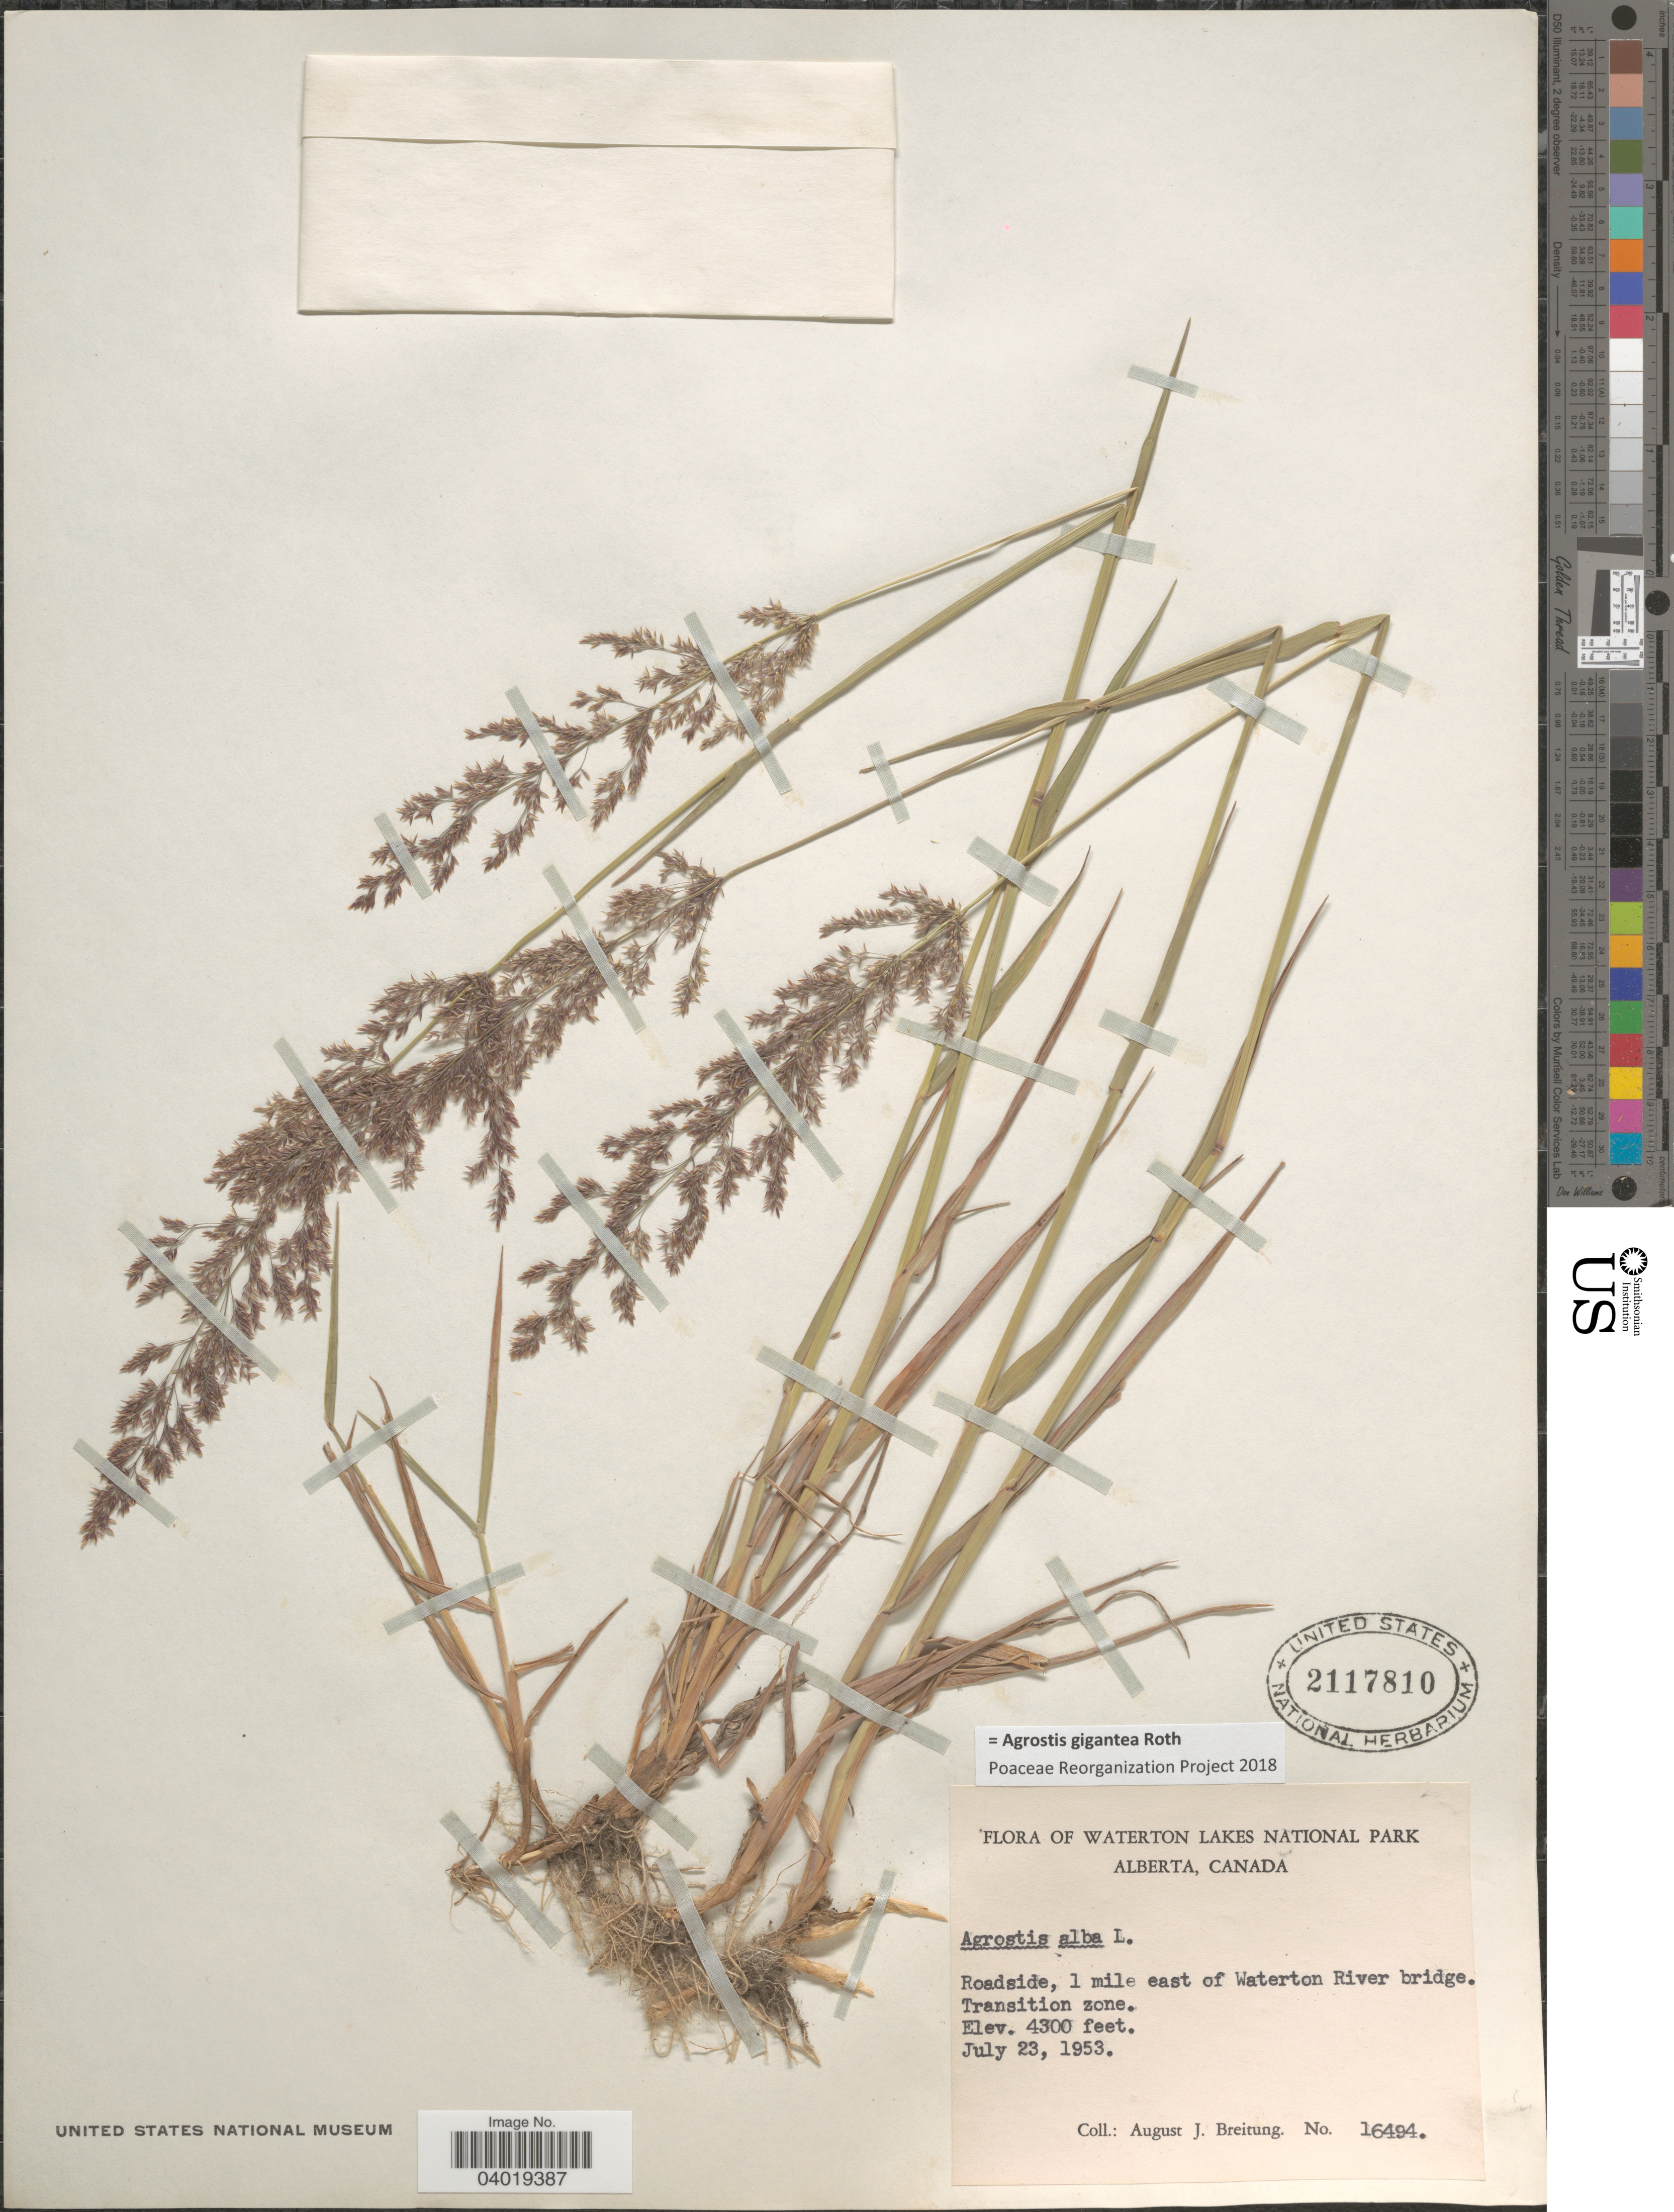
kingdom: Plantae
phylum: Tracheophyta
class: Liliopsida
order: Poales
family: Poaceae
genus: Agrostis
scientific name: Agrostis gigantea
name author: Roth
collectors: A. Breitung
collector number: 16494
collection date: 1953-07-23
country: Canada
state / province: Alberta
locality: Waterton Lakes National Park. Roadside, 1 mile east of Waterton River bridge. Transition zone.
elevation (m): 1311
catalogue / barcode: US 2117810